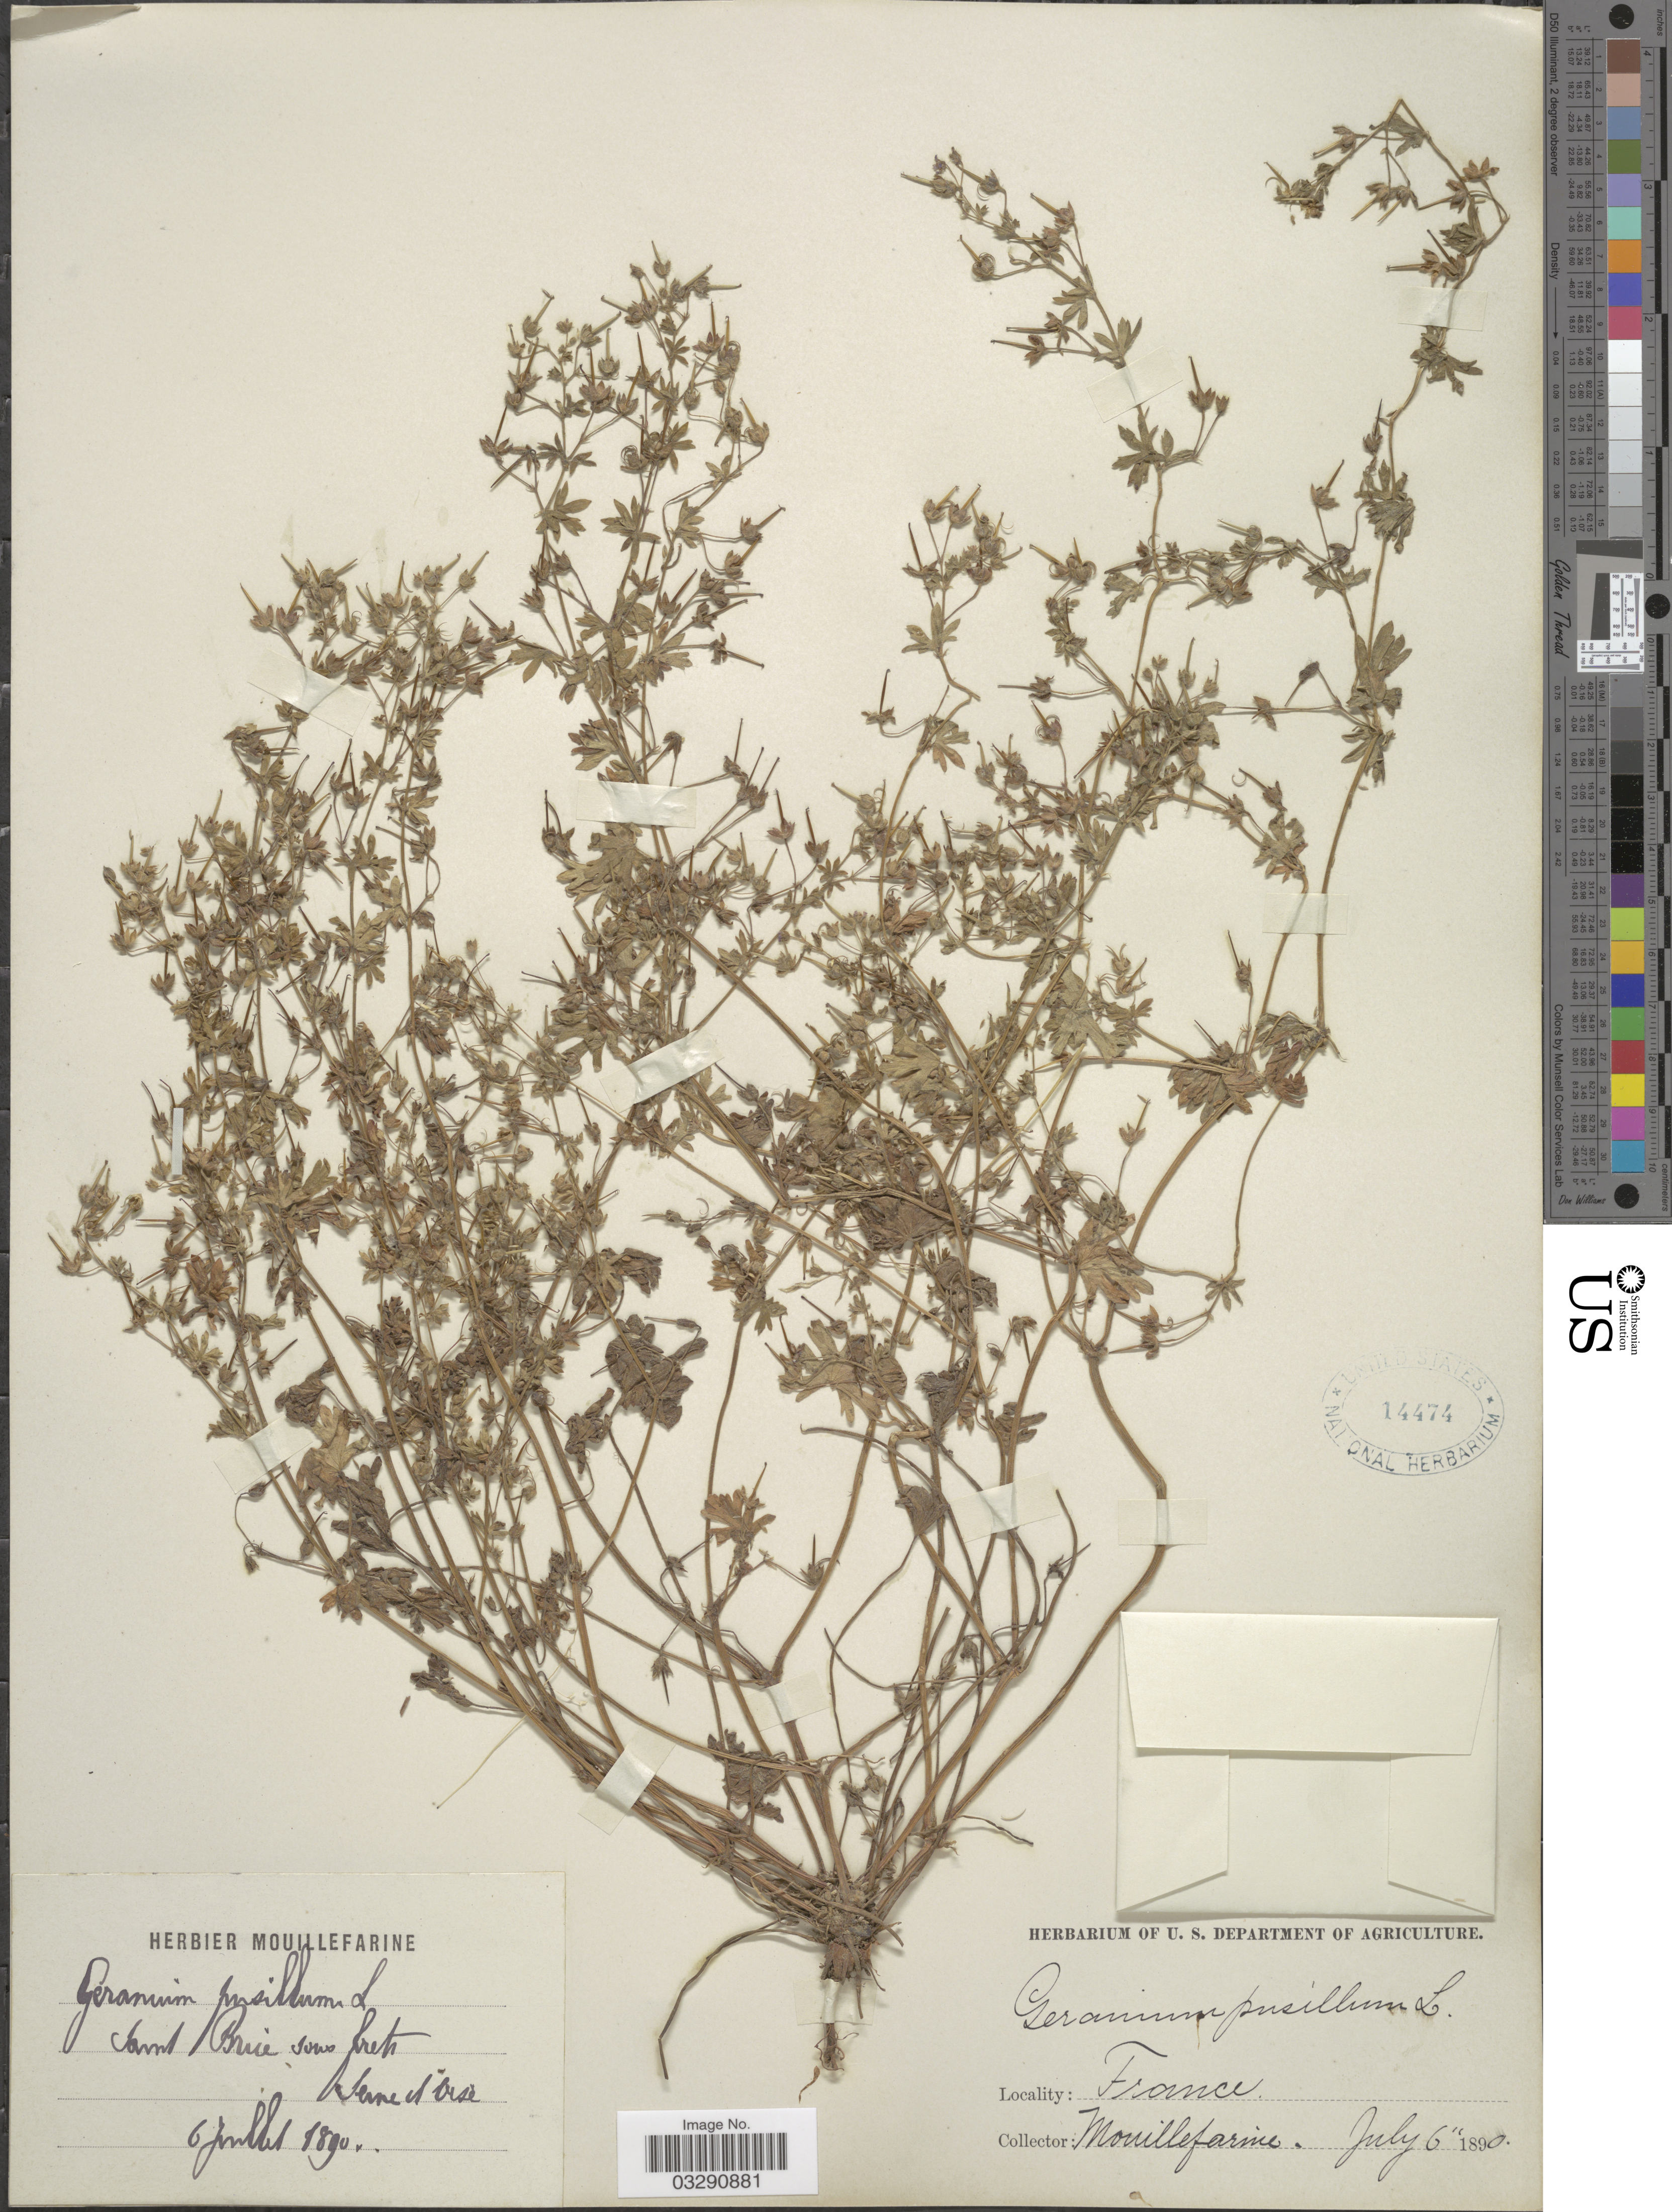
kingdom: Plantae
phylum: Tracheophyta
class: Magnoliopsida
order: Geraniales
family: Geraniaceae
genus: Geranium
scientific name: Geranium pusillum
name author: L.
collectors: A. Mouillefarine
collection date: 1890-07-06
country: France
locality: Saint Brice sous forets, seine et oise.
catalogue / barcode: US 14474